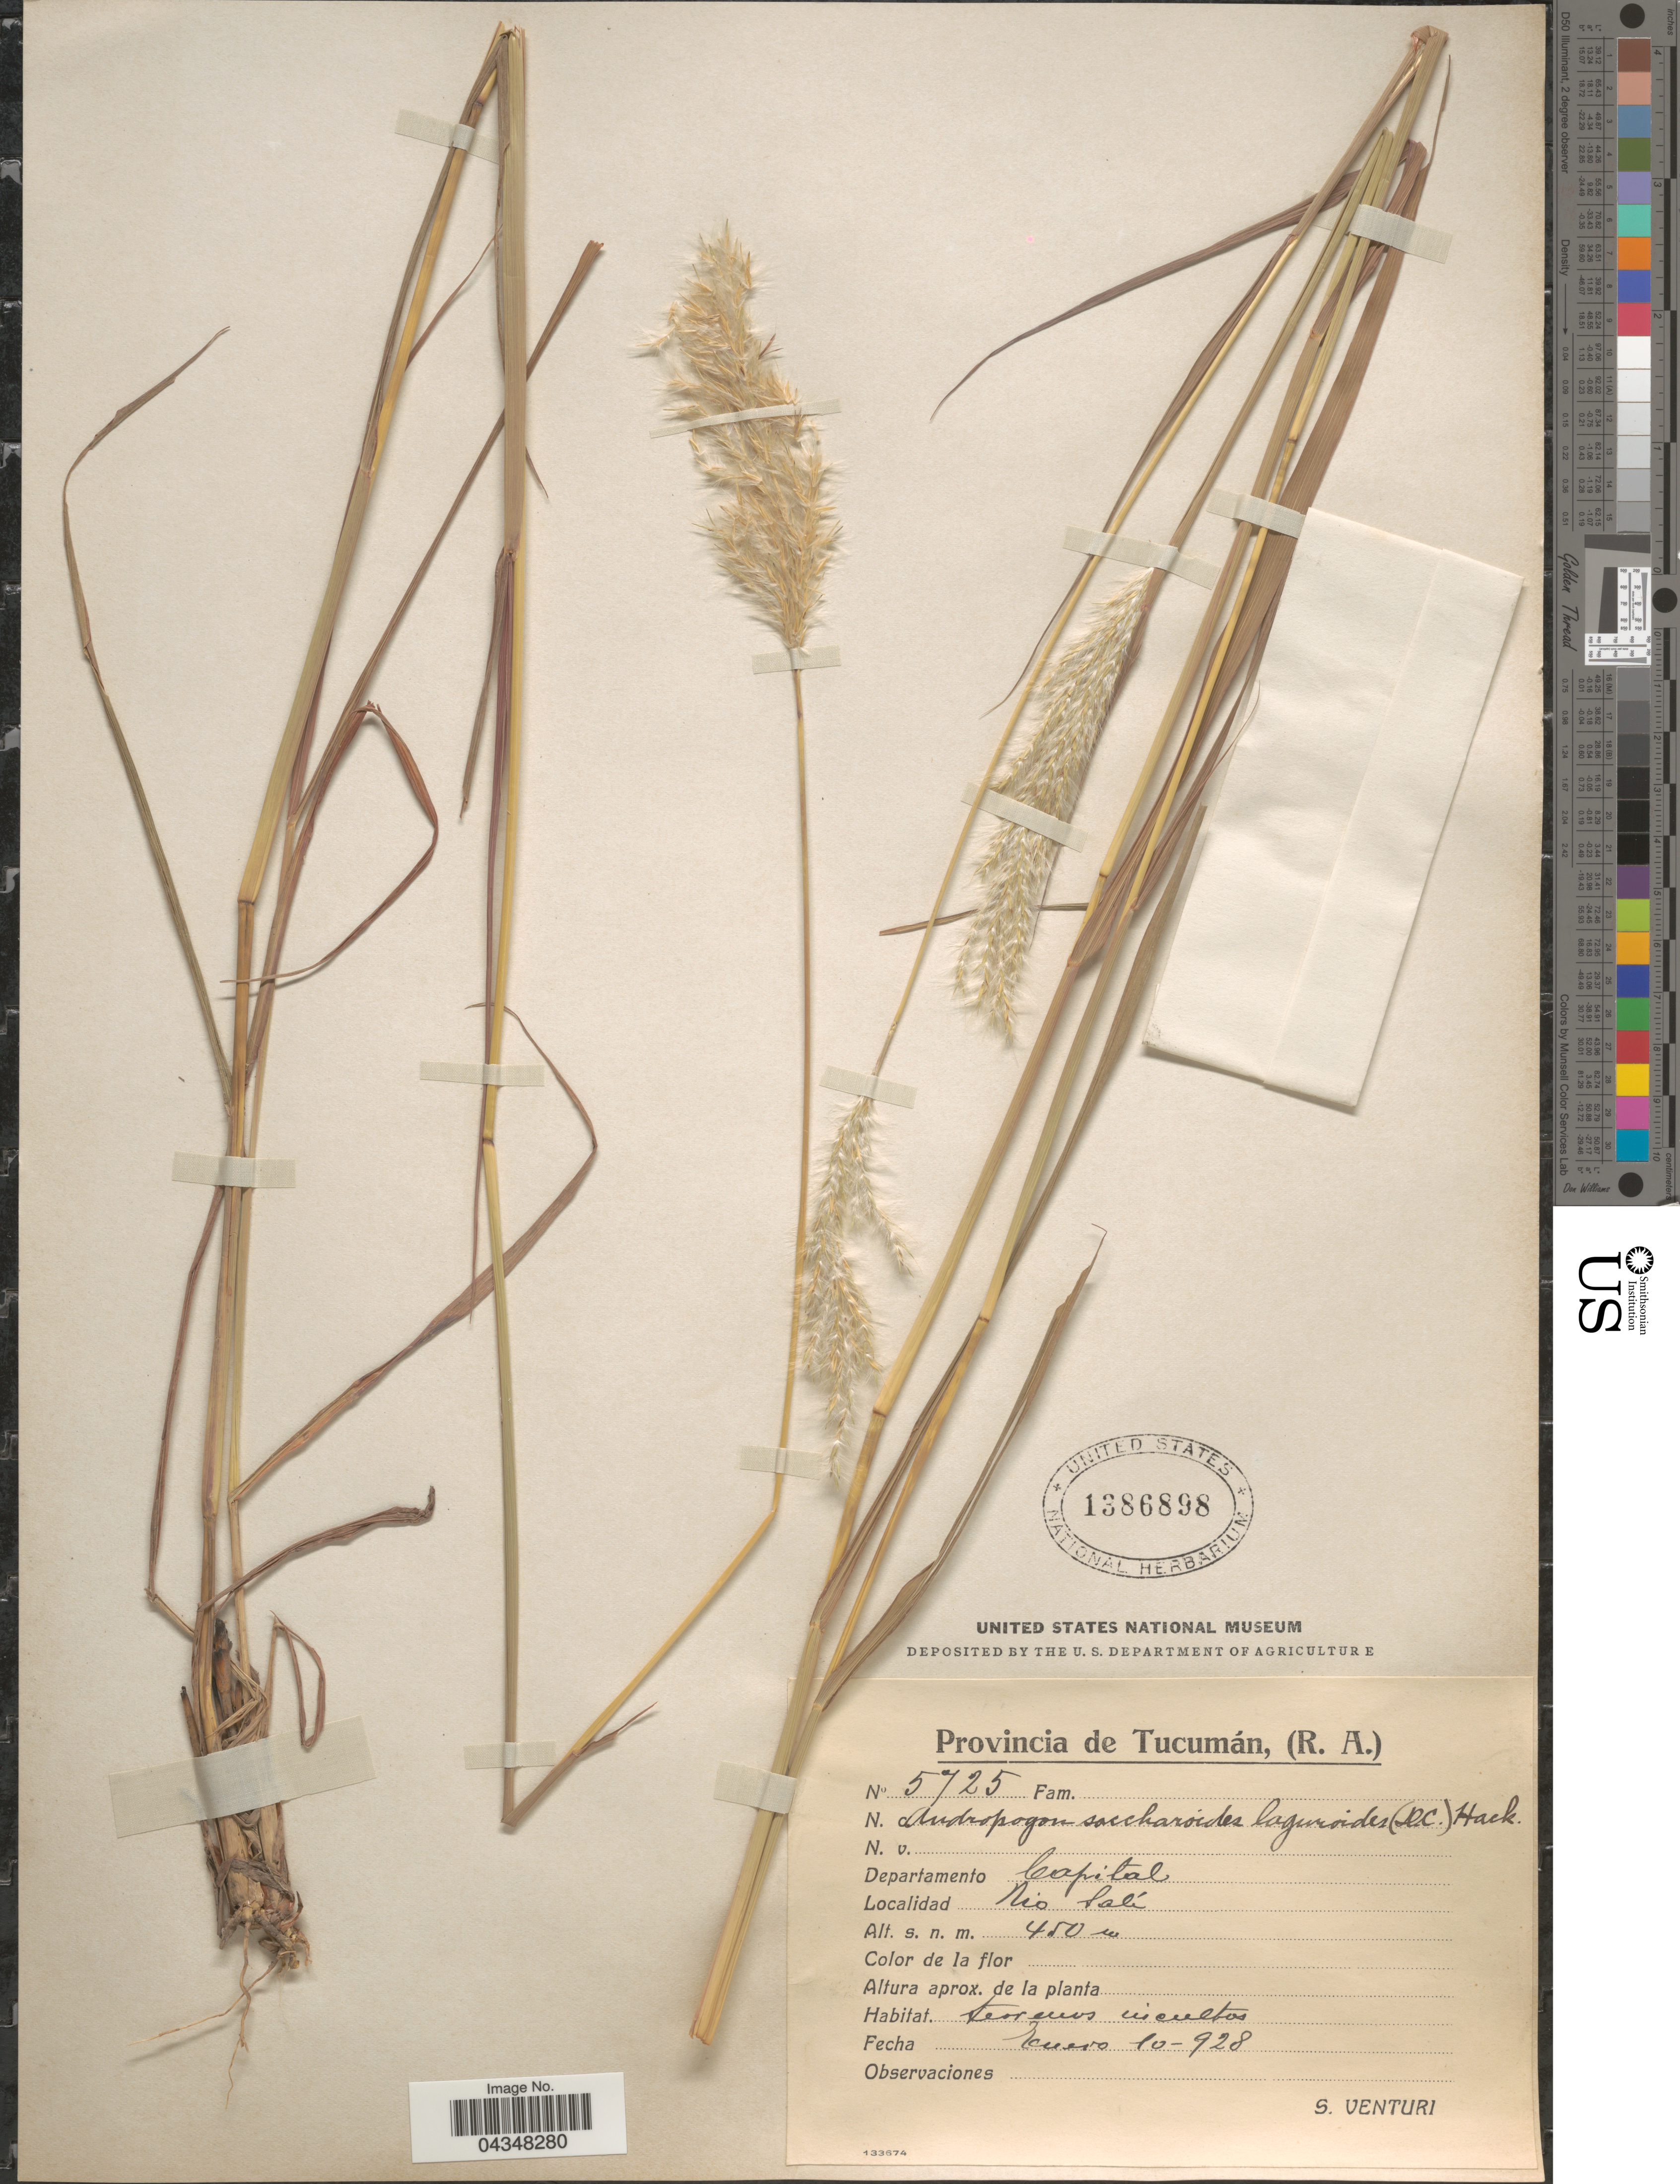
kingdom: Plantae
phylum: Tracheophyta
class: Liliopsida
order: Poales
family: Poaceae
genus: Bothriochloa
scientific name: Bothriochloa laguroides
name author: (DC.) Herter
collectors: S. Venturi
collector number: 5725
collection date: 1928-01-10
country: Argentina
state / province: Tucuman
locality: Departamento Capital. Rio Salí.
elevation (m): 450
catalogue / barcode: US 1386898